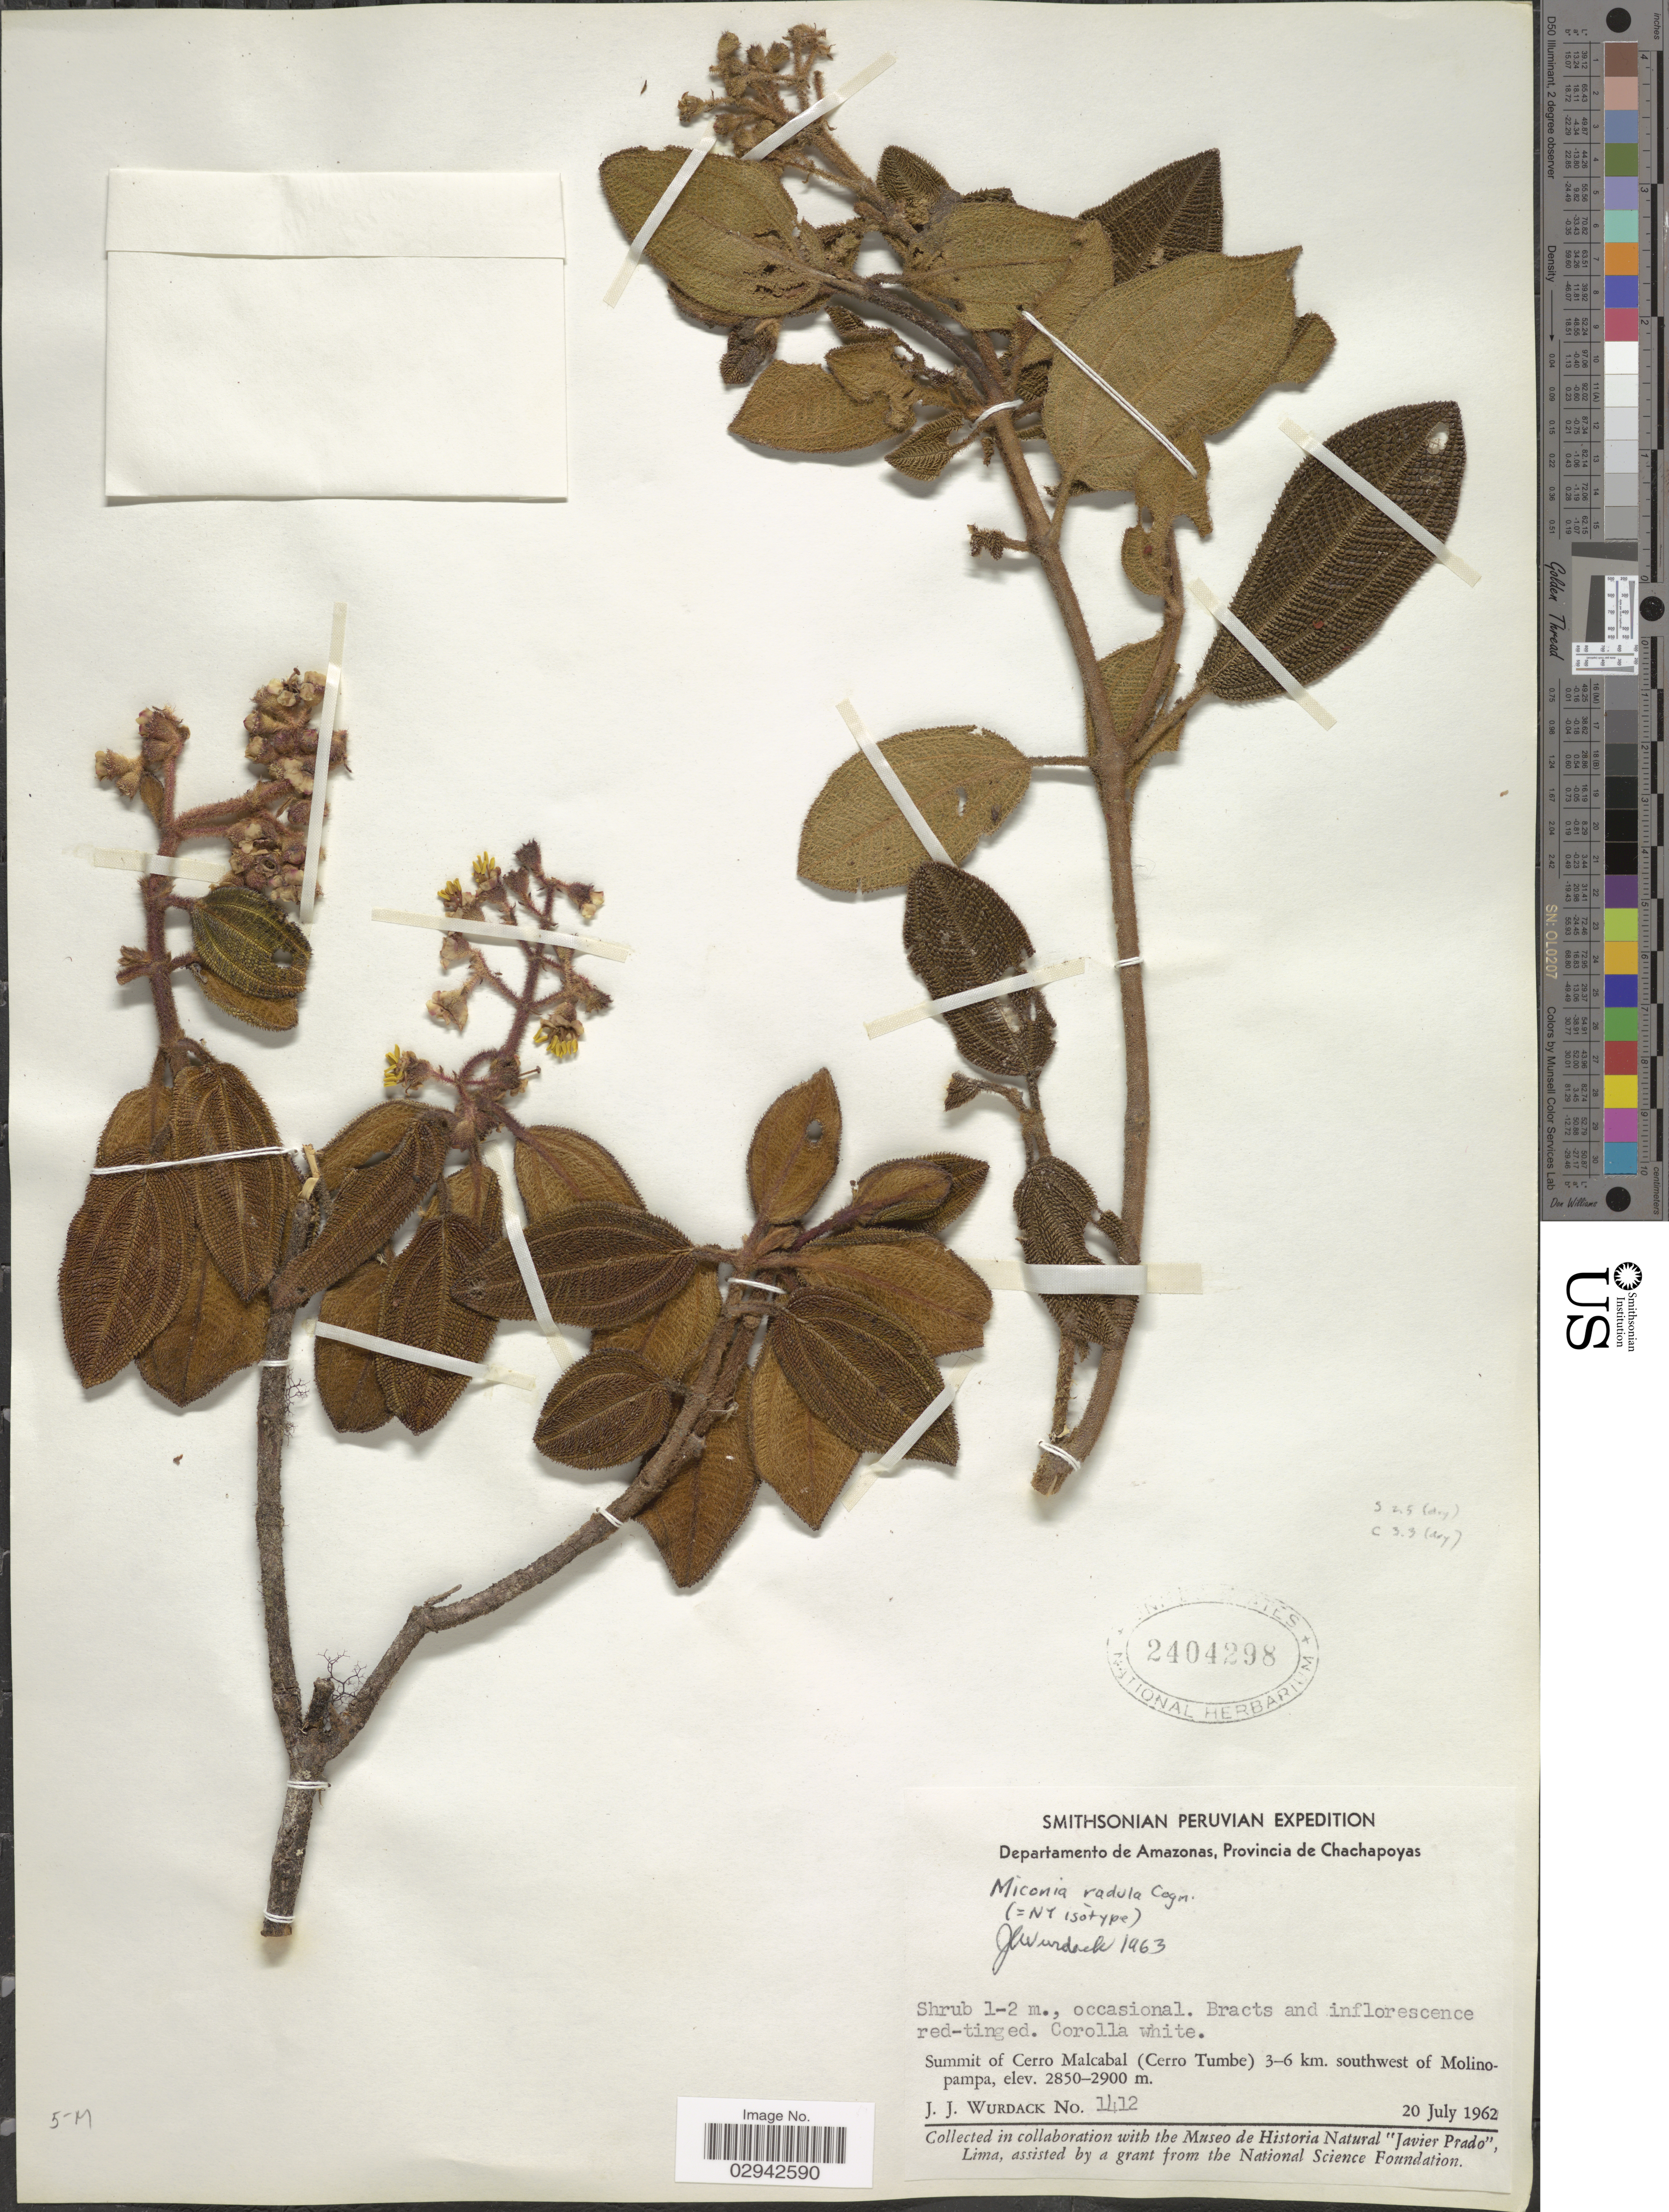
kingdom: Plantae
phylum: Tracheophyta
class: Magnoliopsida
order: Myrtales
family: Melastomataceae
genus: Miconia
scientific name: Miconia radulifolia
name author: (Benth.) Naudin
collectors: J. J. Wurdack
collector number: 1412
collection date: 1962-07-20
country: Peru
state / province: Amazonas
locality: Departamento de Amazonas, Provincia de Chachapoyas, Summit of Cerro Malcabal (Cerro Tumbe), 3-6 km. southwest of Molinopampa.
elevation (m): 2850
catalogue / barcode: US 2404298